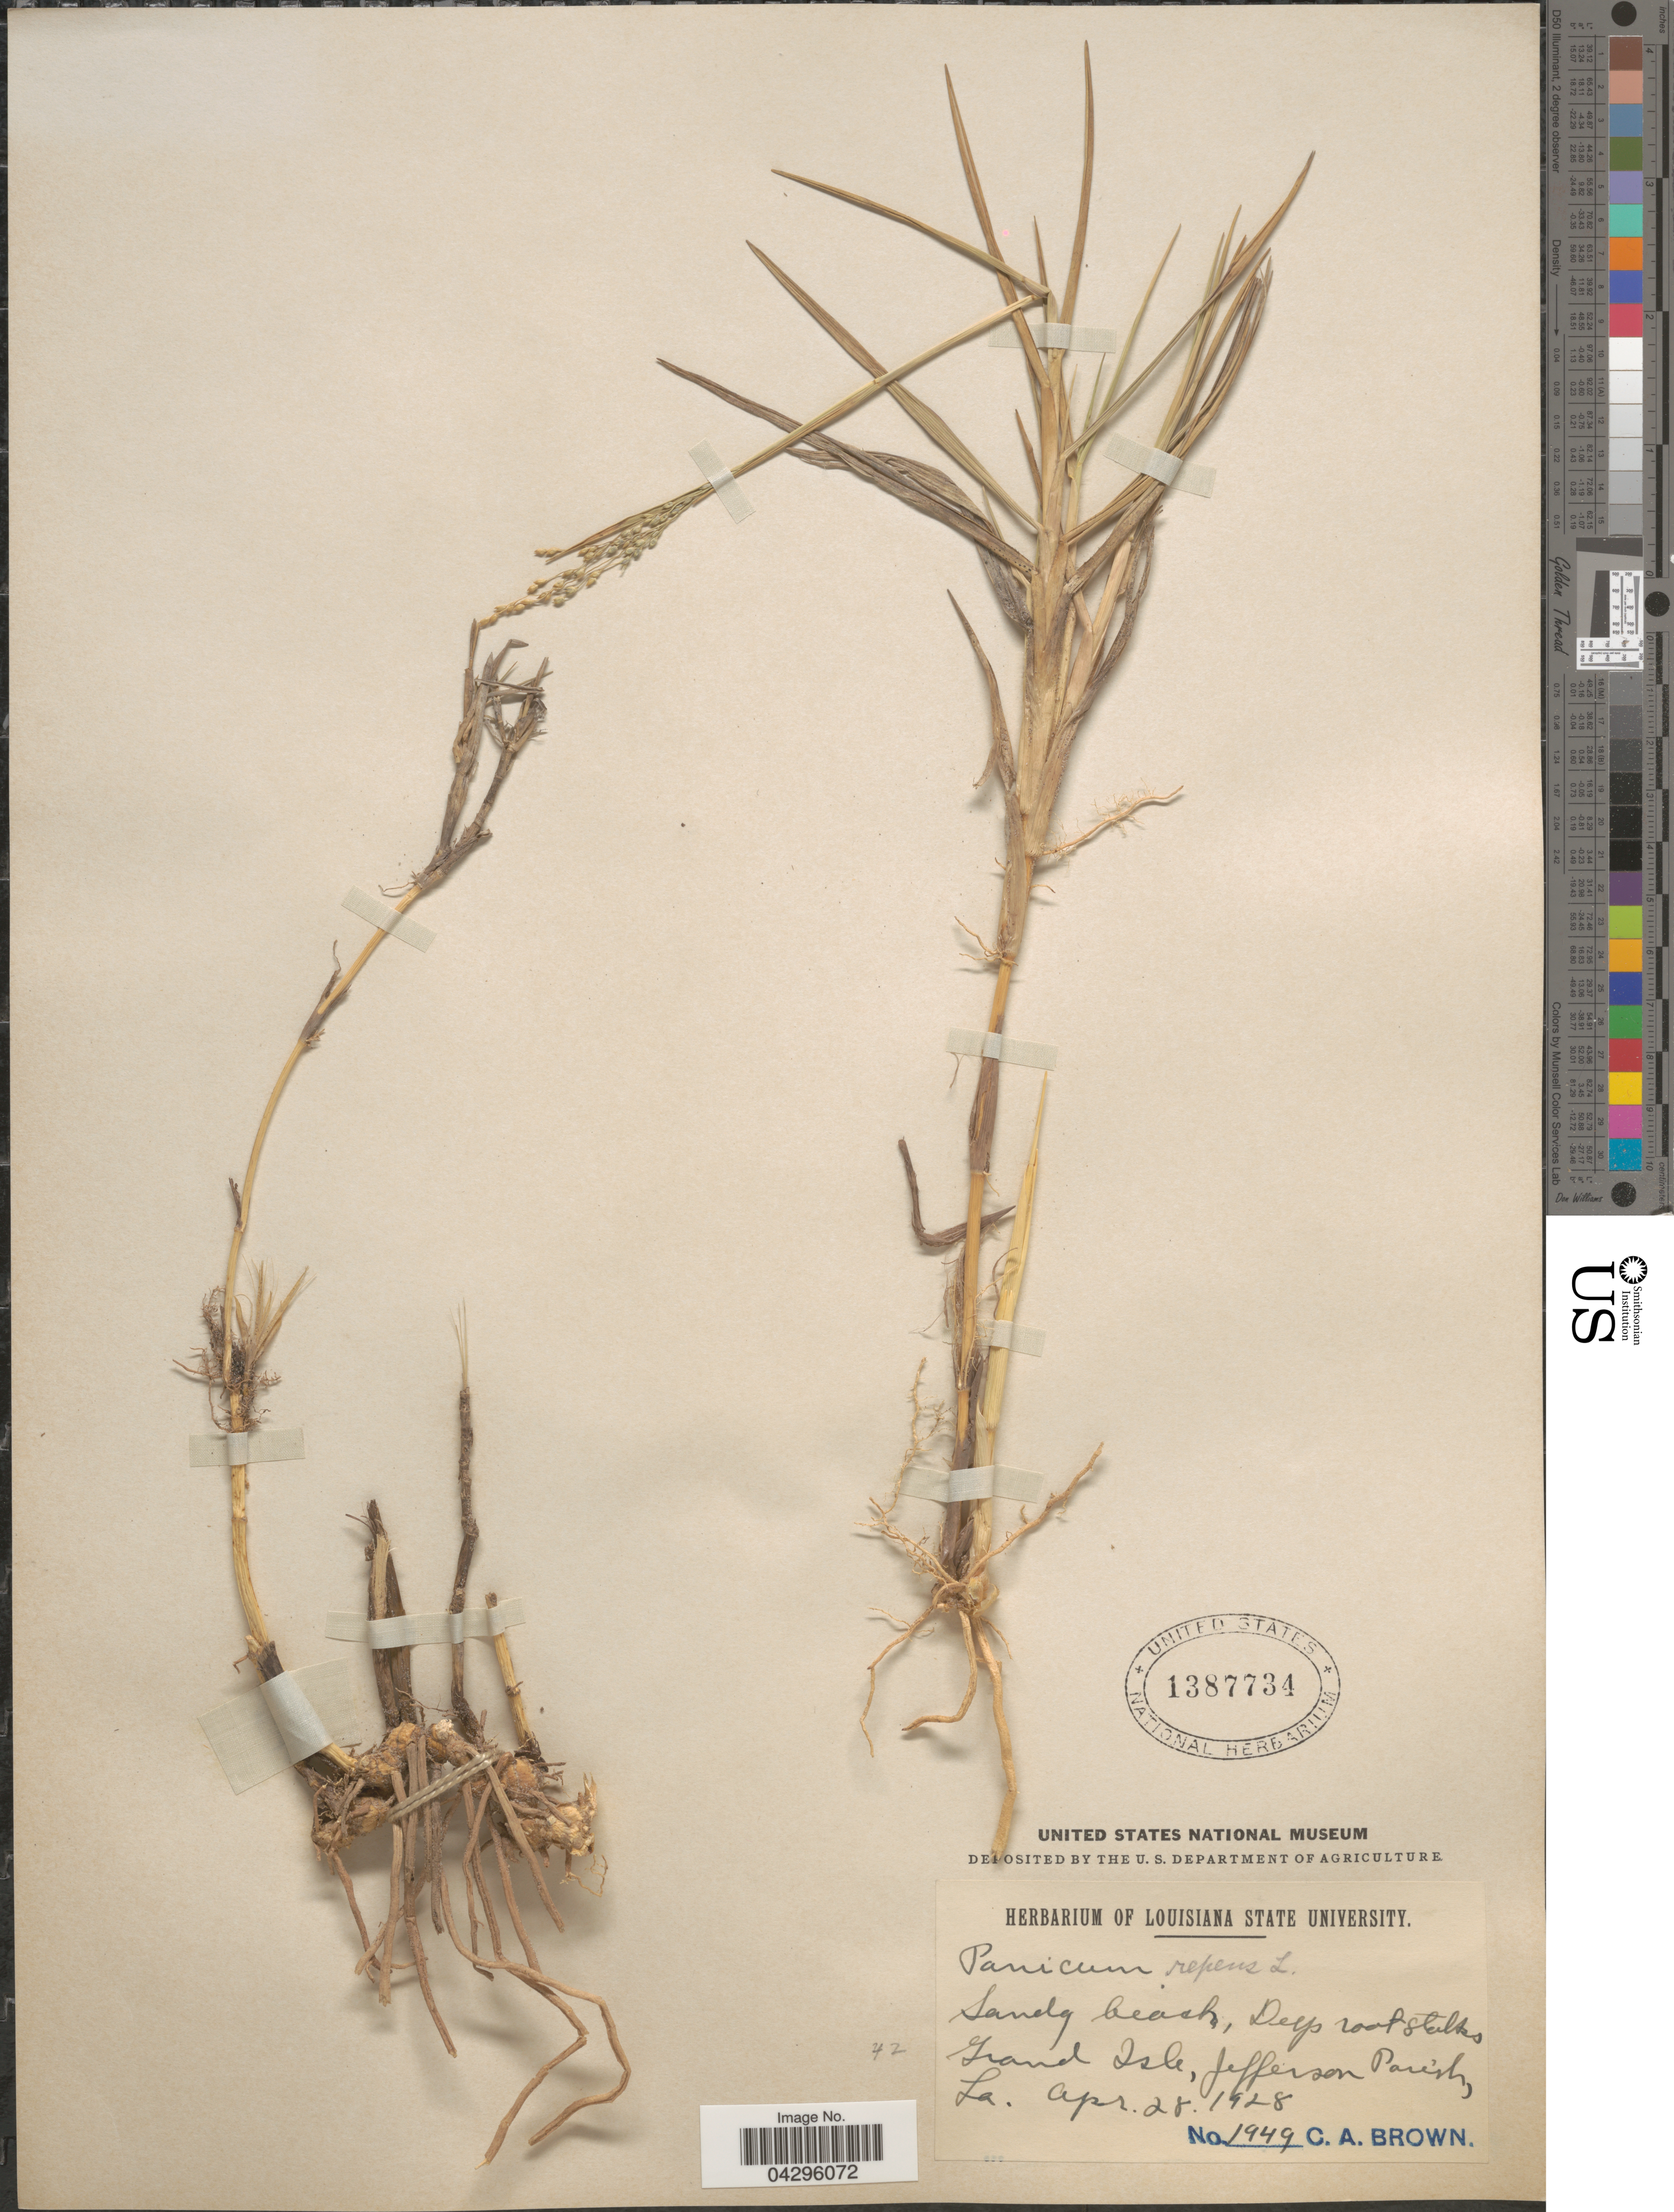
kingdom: Plantae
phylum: Tracheophyta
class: Liliopsida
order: Poales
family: Poaceae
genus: Panicum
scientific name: Panicum repens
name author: L.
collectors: C. A. Brown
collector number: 1949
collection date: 1928-04-28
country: United States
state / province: Louisiana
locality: Sandy beach, Deep root stalks Grand Isle, Jefferson Parish.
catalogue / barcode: US 1387734